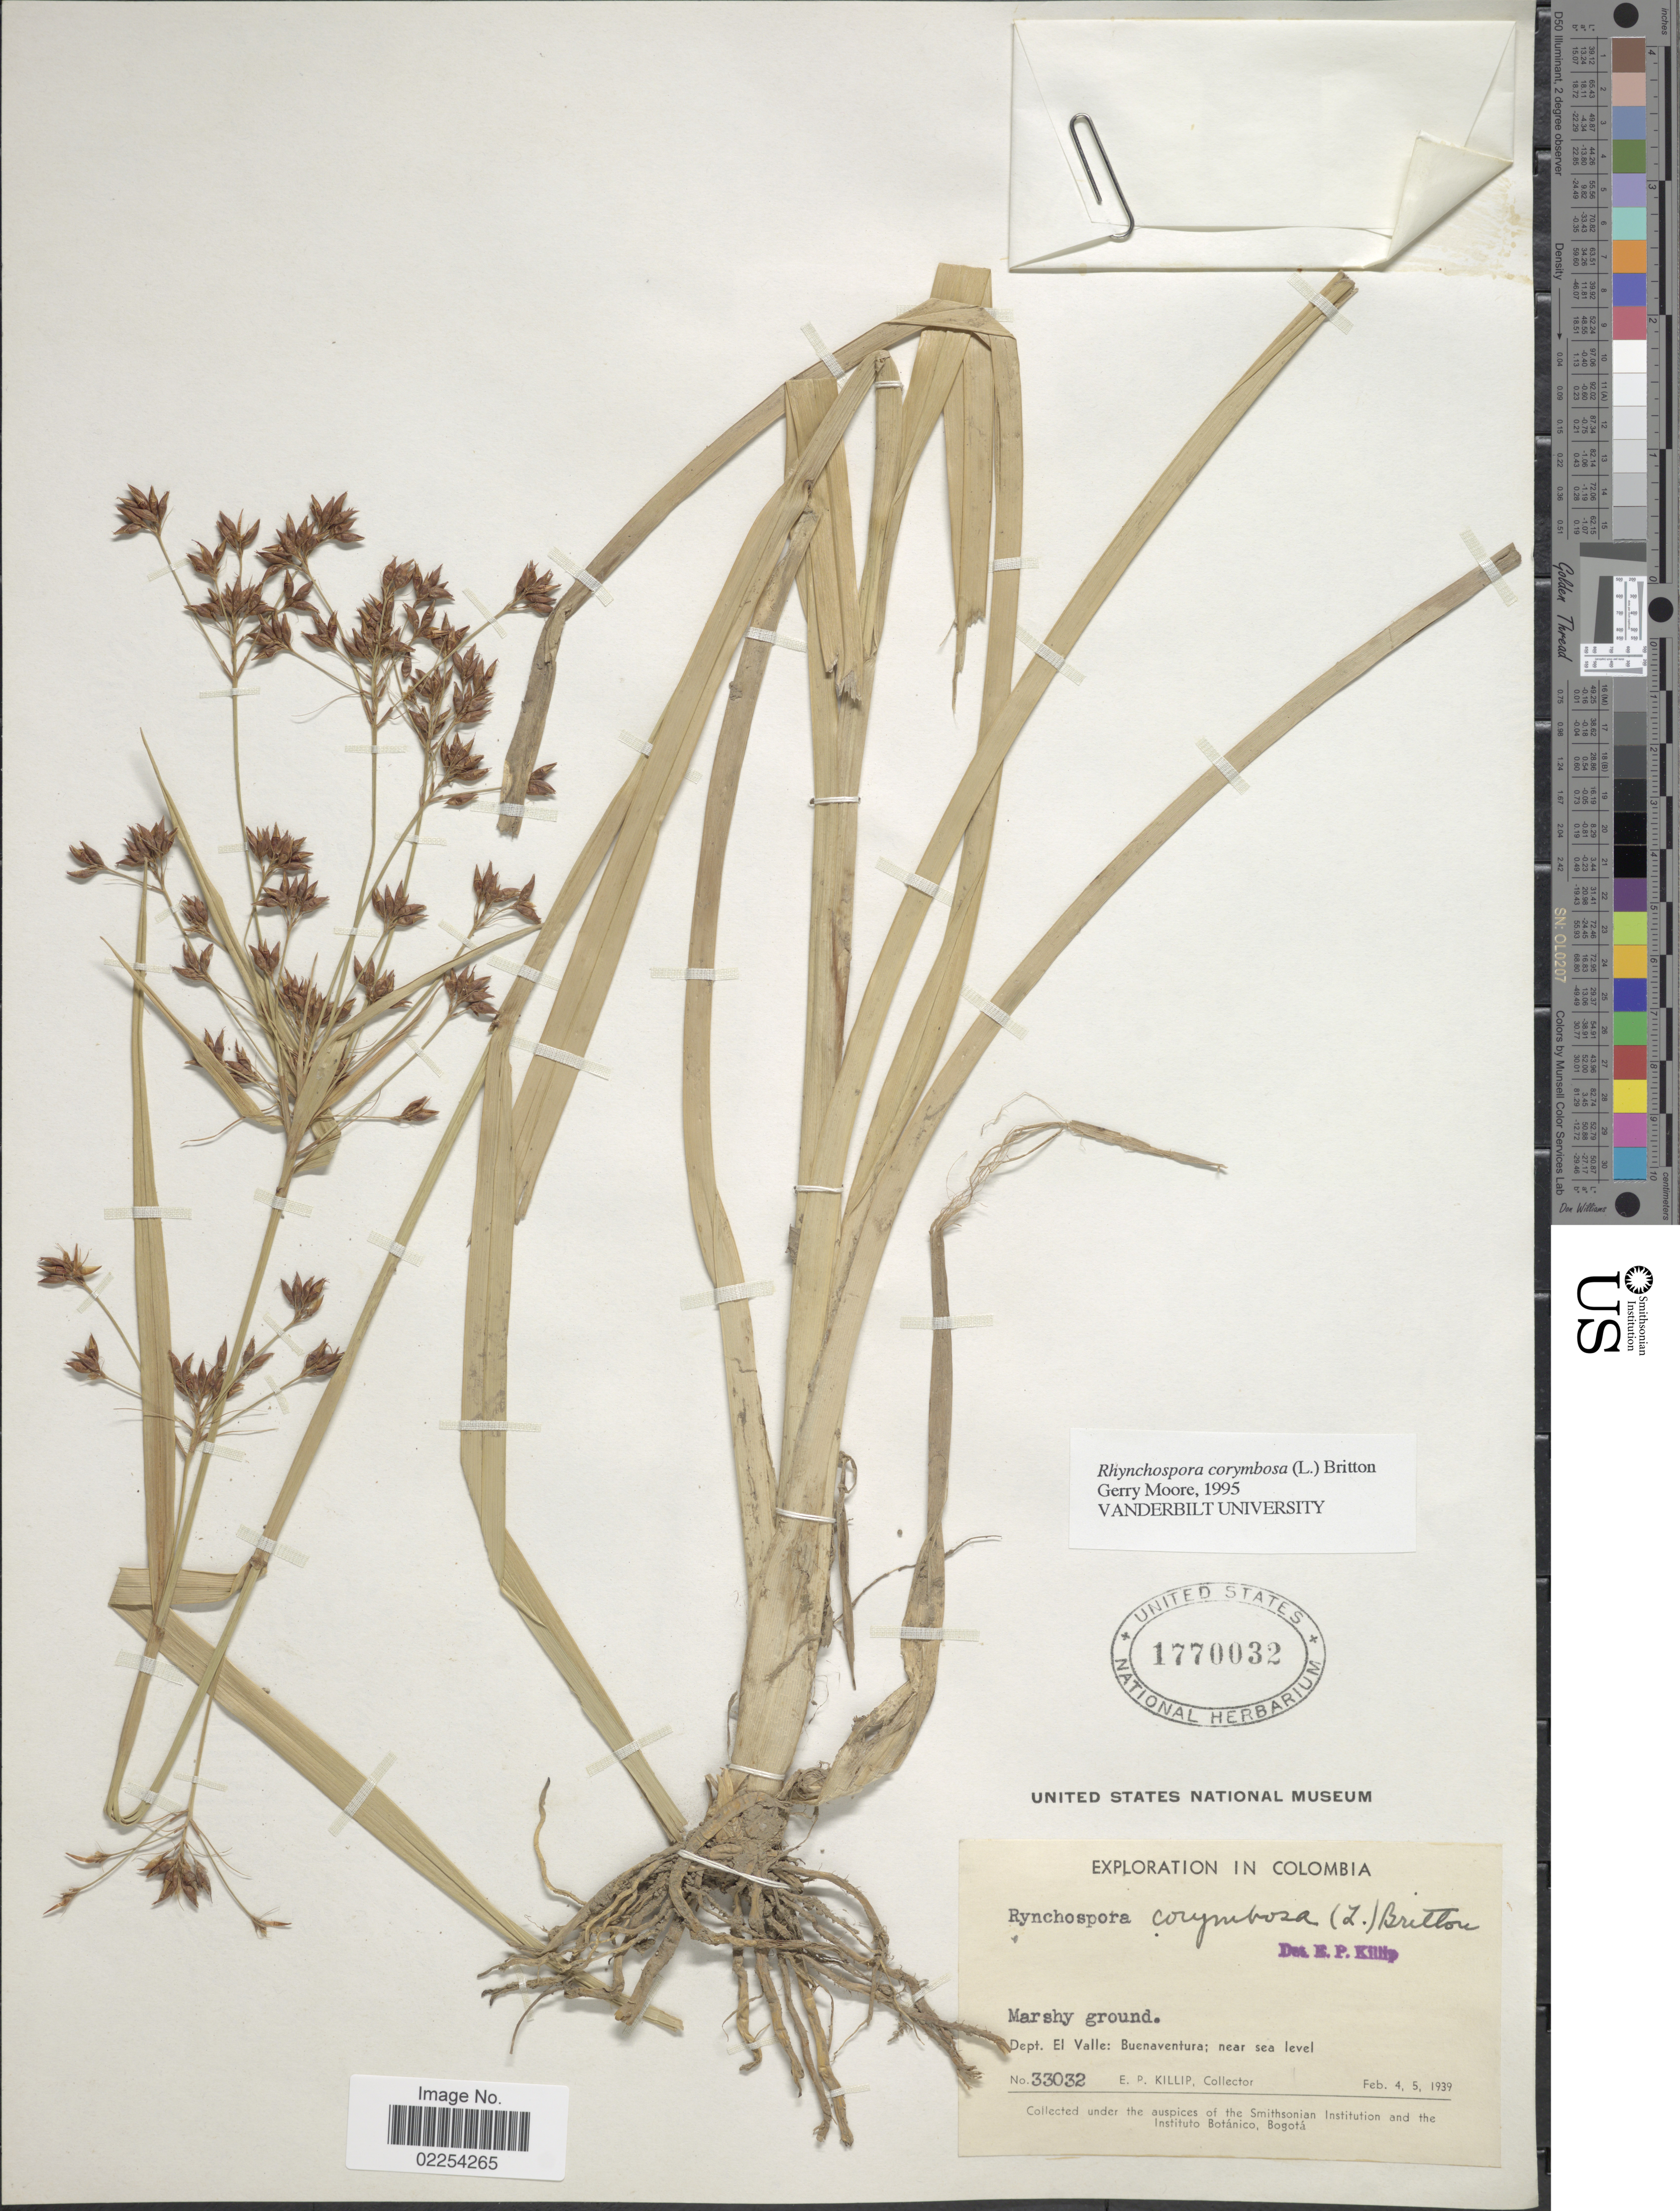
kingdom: Plantae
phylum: Tracheophyta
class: Liliopsida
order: Poales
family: Cyperaceae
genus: Rhynchospora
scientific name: Rhynchospora corymbosa var. asperula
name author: (Nees) Kük.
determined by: Weber, P., (ICN), Universidade Federal do Rio Grande do Sul (BRAZIL)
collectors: E. P. Killip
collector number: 33032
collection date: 1939-02-04/1939-02-05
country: Colombia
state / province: Valle del Cauca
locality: Dept. El Valle: Buenaventura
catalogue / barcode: US 1770032